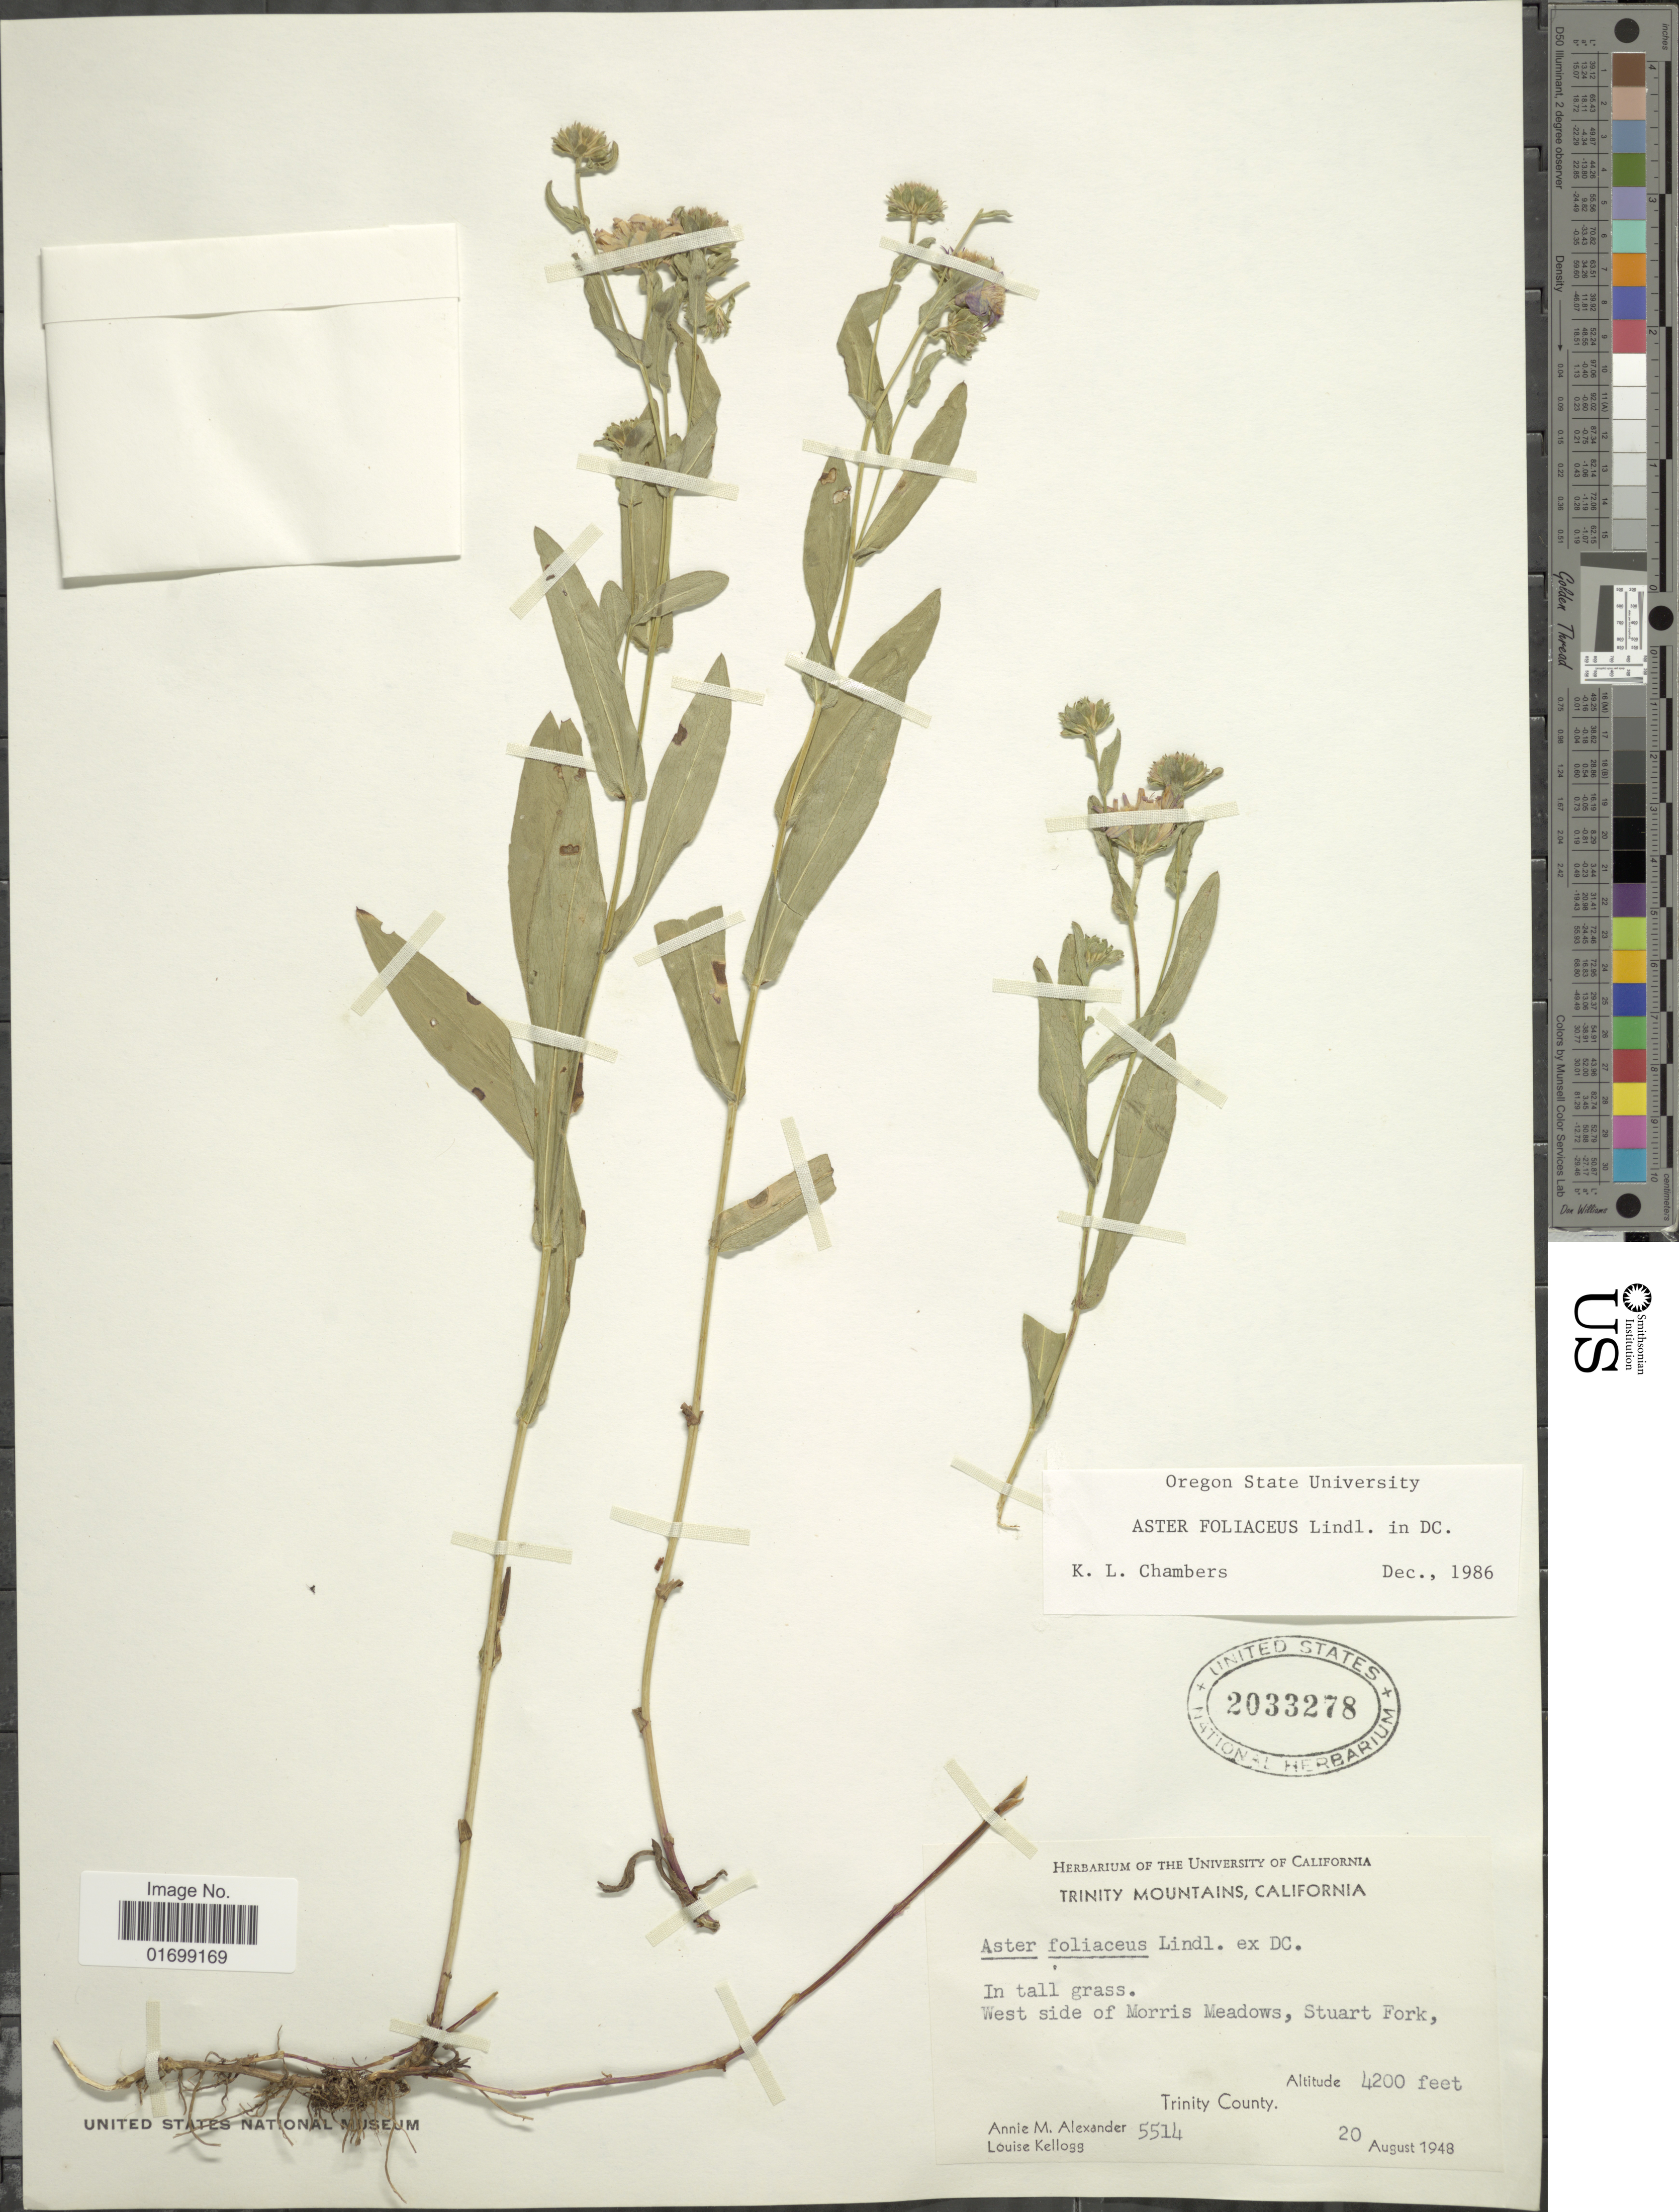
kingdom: Plantae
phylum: Tracheophyta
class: Magnoliopsida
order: Asterales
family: Asteraceae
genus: Symphyotrichum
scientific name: Symphyotrichum foliaceum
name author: (Lindl. ex DC.) G.L. Nesom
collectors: A. M. Alexander & L. Kellogg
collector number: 5514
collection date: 1948-08-20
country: United States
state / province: California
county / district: Trinity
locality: Trinity Mountains, in tall grass, west side of Morris Meadows, Stuart Fork, Trinity County.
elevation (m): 1280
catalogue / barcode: US 2033278